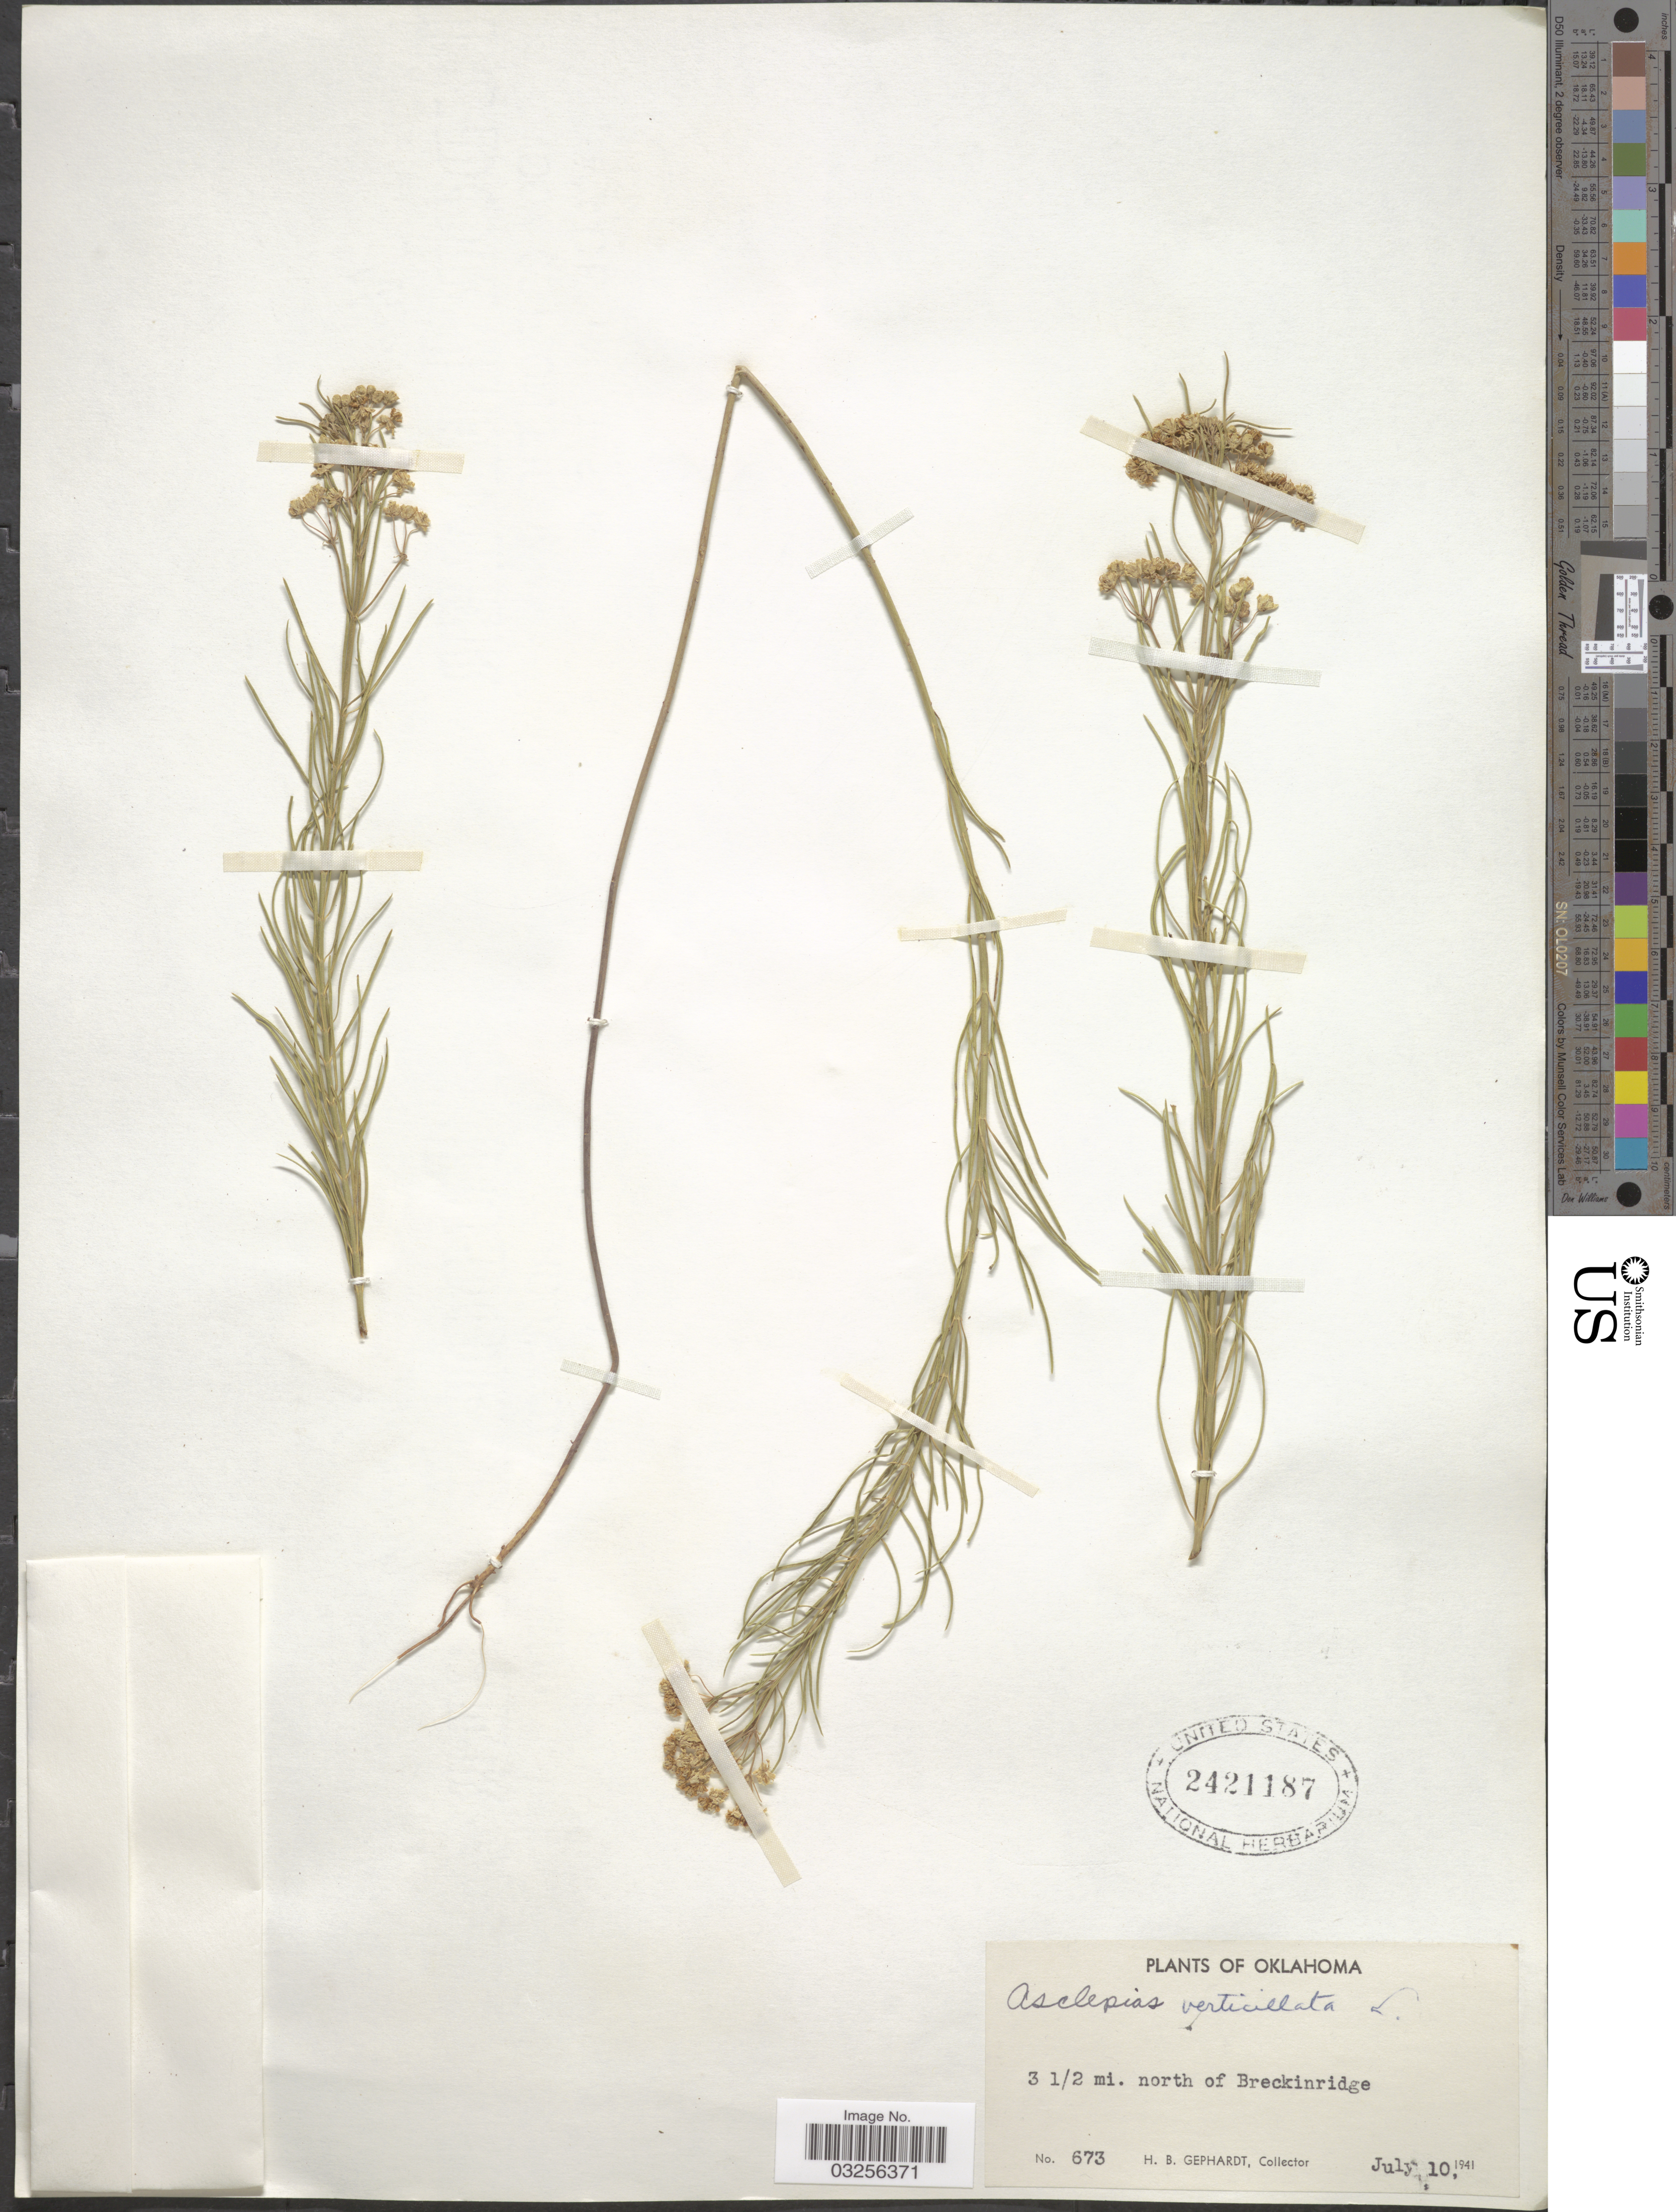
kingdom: Plantae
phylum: Tracheophyta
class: Magnoliopsida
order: Gentianales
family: Apocynaceae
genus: Asclepias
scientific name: Asclepias verticillata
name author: L.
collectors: H. Gephardt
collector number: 673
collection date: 1941-07-10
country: United States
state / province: Oklahoma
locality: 3 1/2 mi. north of Breckinridge.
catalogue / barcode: US 2421187